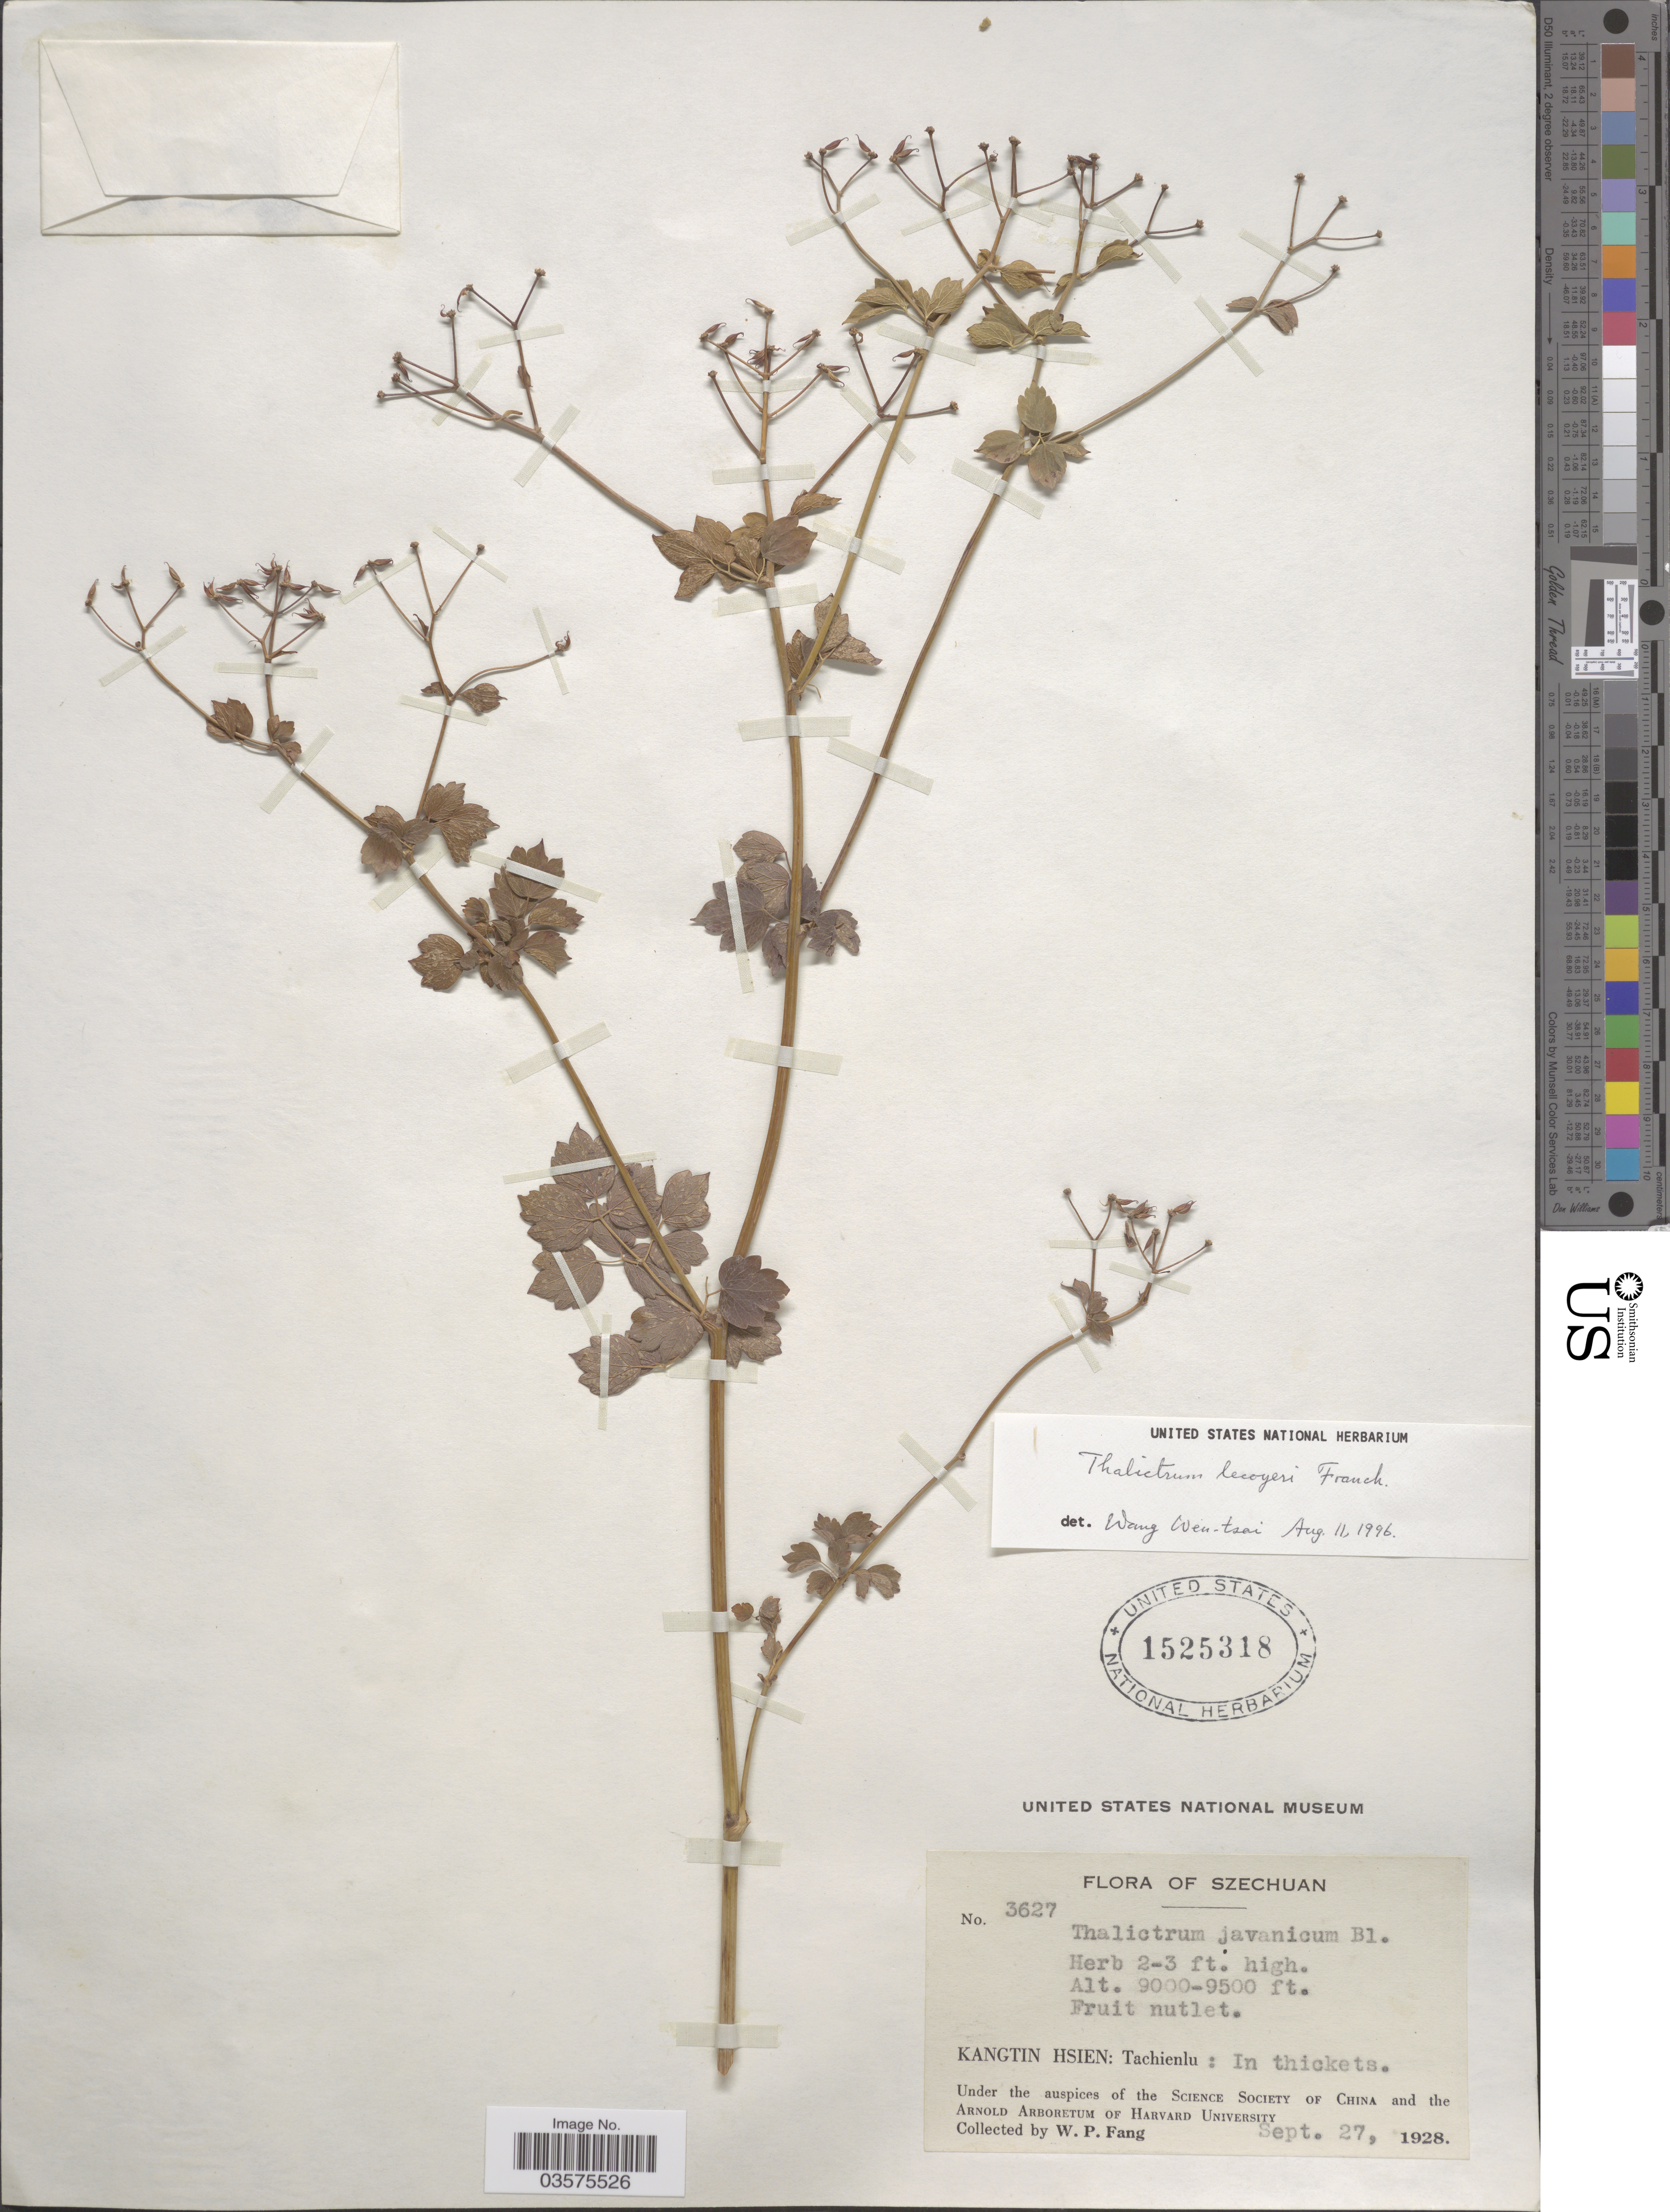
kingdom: Plantae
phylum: Tracheophyta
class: Magnoliopsida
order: Ranunculales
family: Ranunculaceae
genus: Thalictrum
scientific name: Thalictrum lecoyeri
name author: Franch.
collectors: W. P. Fang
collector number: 3627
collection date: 1928-09-27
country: China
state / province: Sichuan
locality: Szechuan. Kangtin Hsien: Tachienlu.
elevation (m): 2743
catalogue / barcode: US 1525318